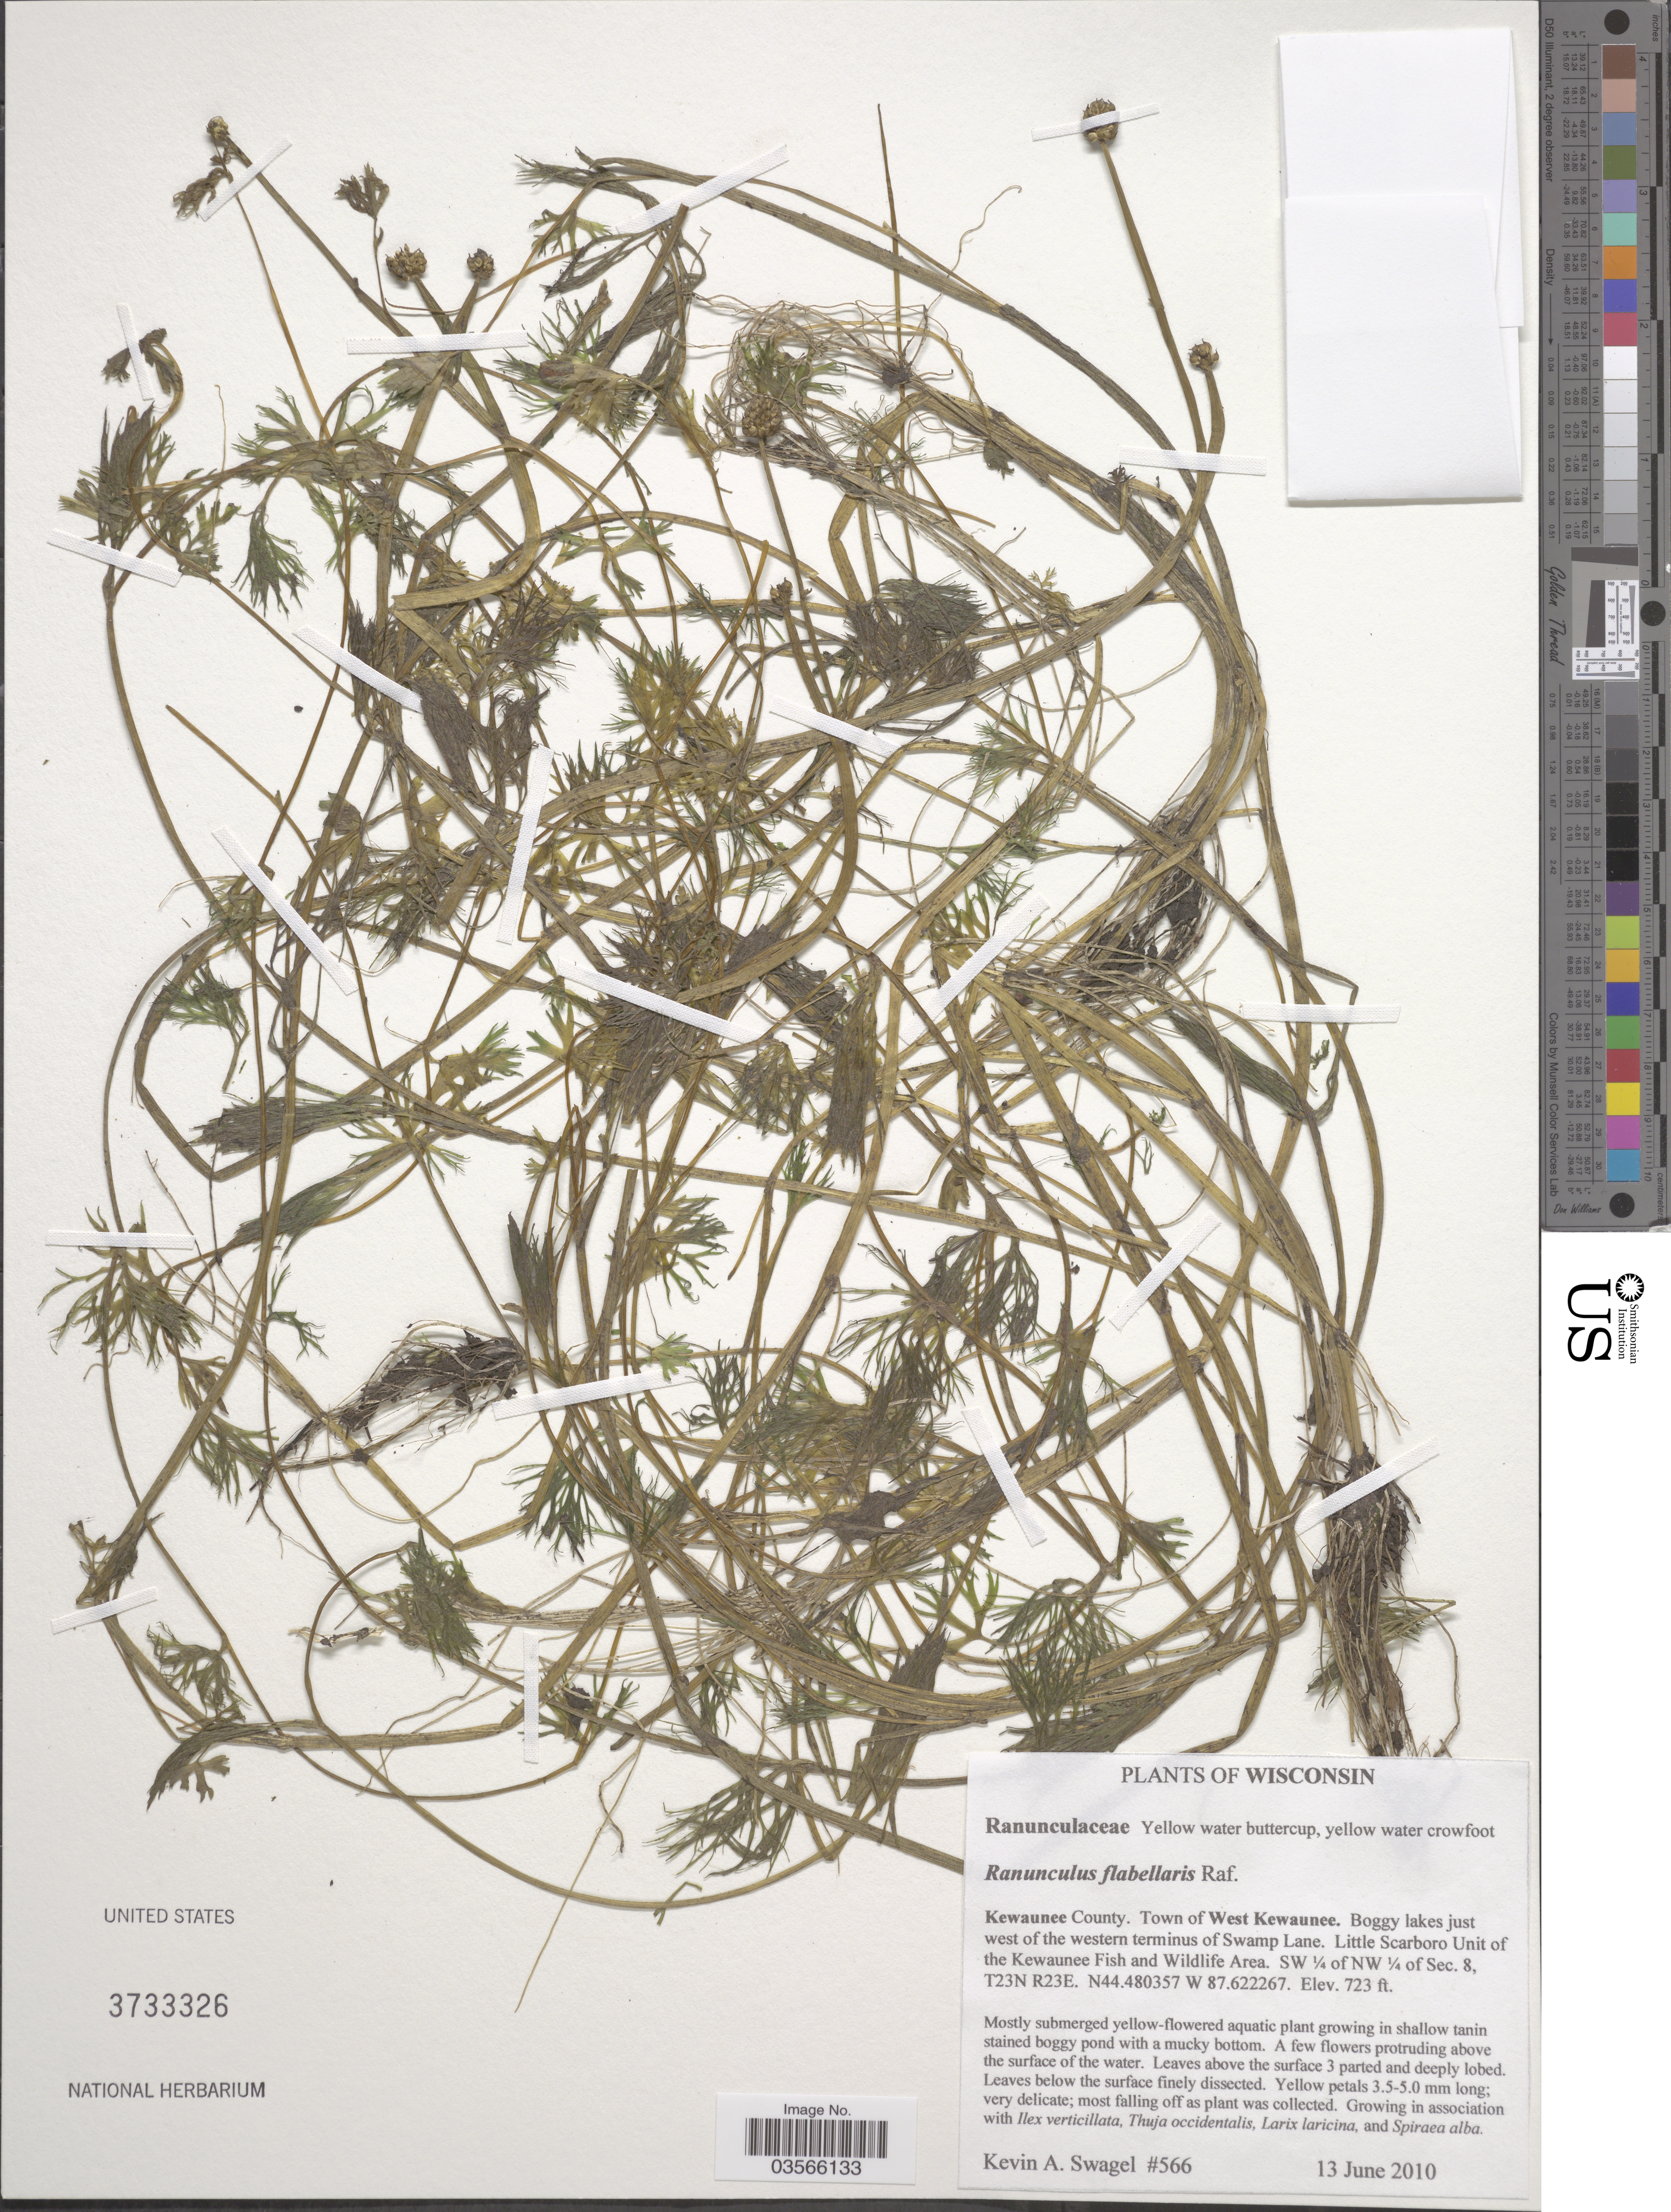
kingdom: Plantae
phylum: Tracheophyta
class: Magnoliopsida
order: Ranunculales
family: Ranunculaceae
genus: Ranunculus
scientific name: Ranunculus flabellaris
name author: Raf.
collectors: K. Swagel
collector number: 566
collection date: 2010-06-13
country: United States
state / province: Wisconsin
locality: Kewaunee County. Town of West Kewaunee. Boggy lakes just west of the western terminus of Swamp Lane. Little Scarboro Unit of the Kewaunee Fish and Wildlife Area. SW¼ of NW¼ of Sec. 8, T23N R23E.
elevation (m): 220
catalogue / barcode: US 3733326